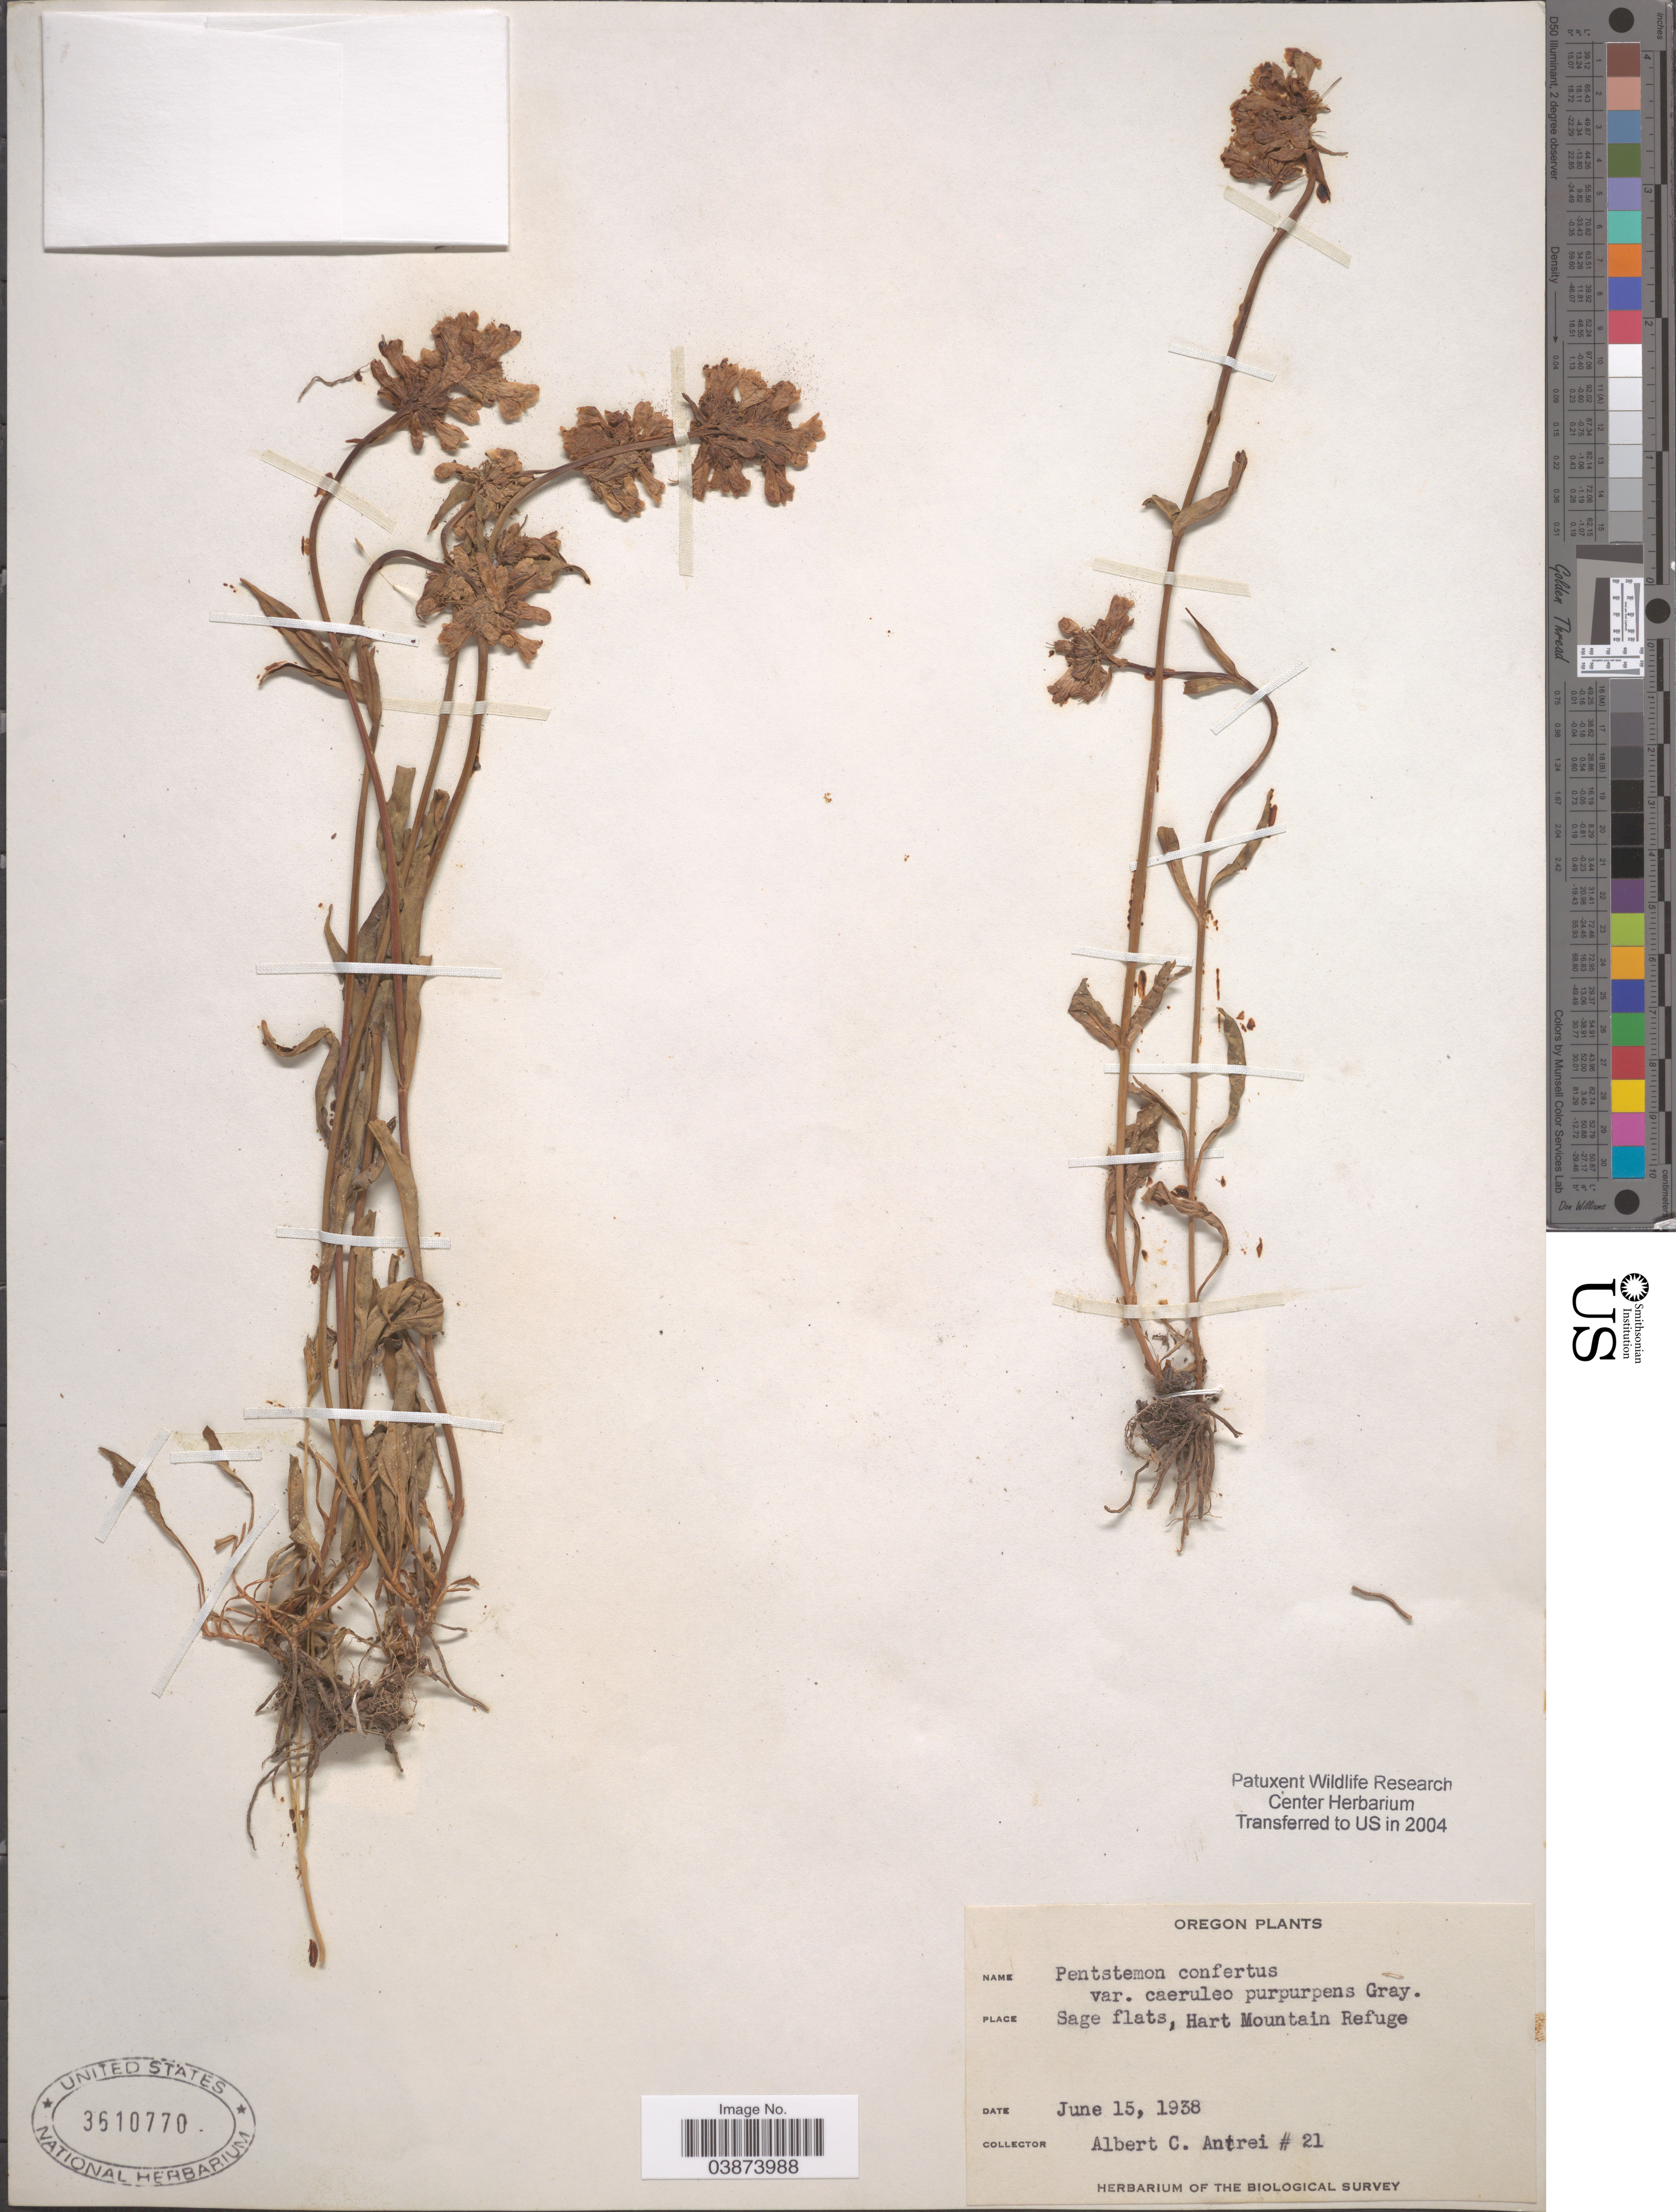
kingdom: Plantae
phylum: Tracheophyta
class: Magnoliopsida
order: Lamiales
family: Plantaginaceae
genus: Penstemon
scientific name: Penstemon confertus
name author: Douglas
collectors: A. Antrei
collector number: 21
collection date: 1938-06-15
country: United States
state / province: Oregon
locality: Sage flats, Hart Mountain Refuge.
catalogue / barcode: US 3610770